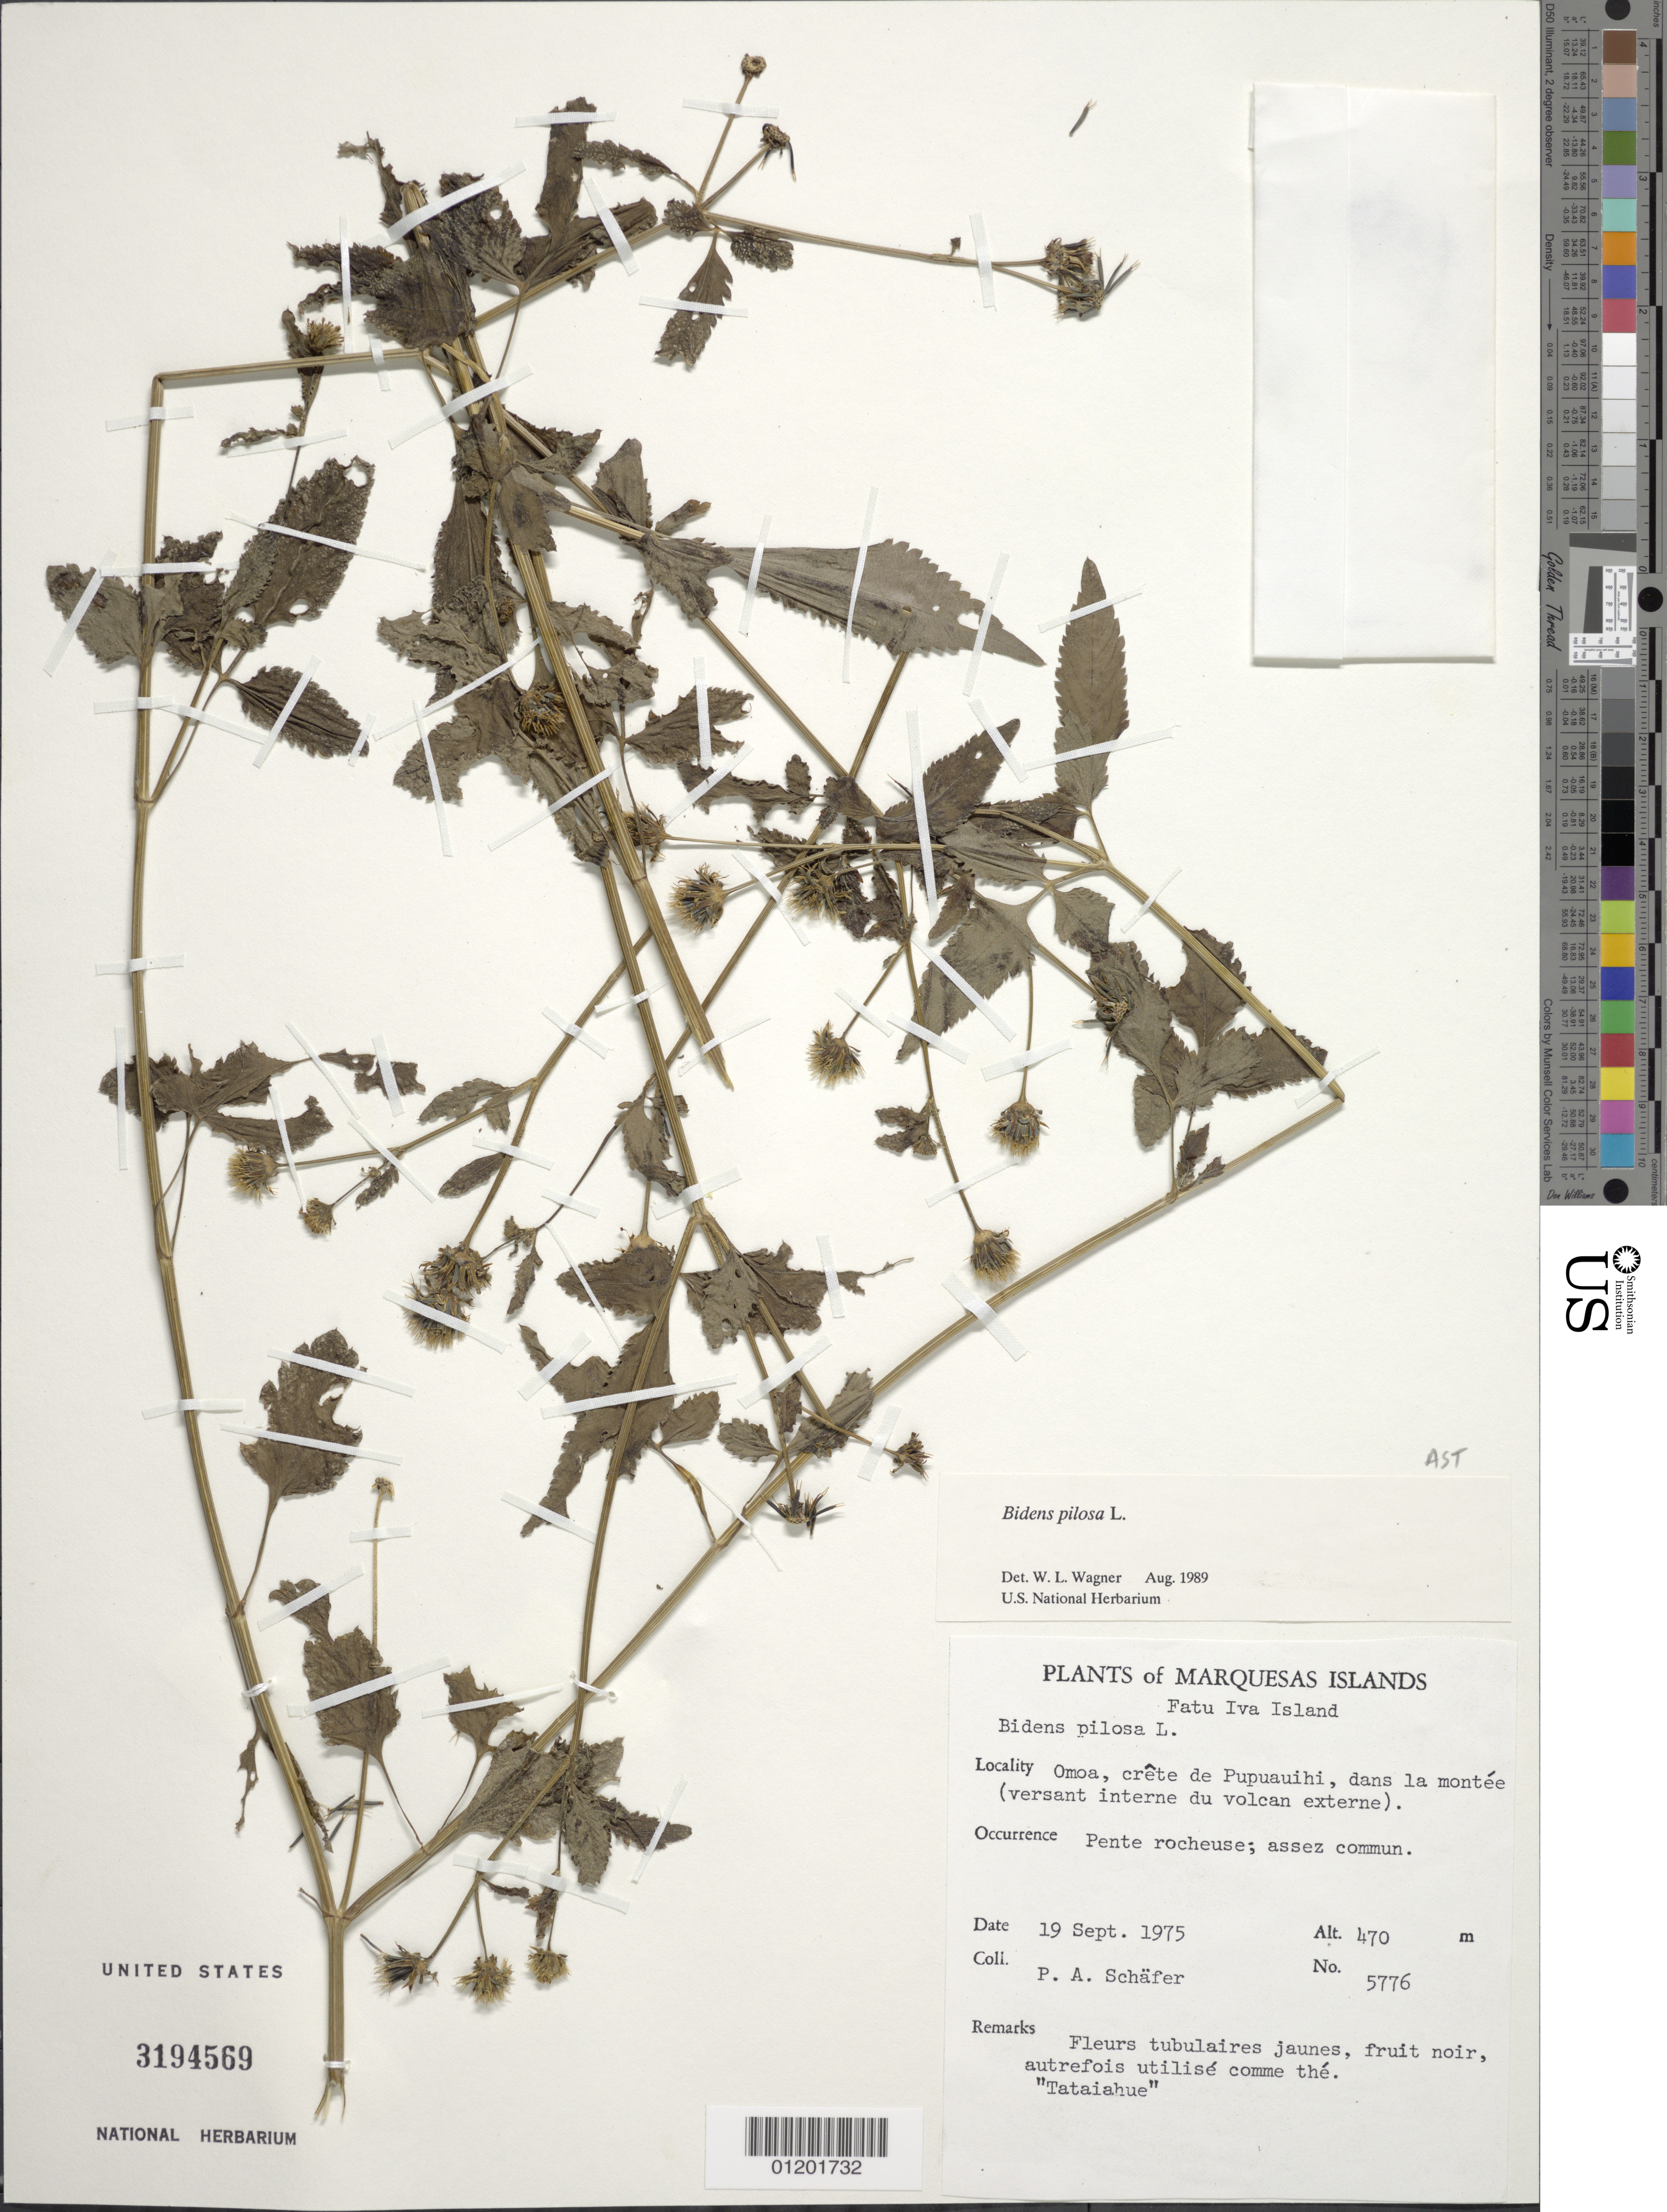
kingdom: Plantae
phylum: Tracheophyta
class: Magnoliopsida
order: Asterales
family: Asteraceae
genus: Bidens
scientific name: Bidens pilosa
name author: L.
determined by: Wagner, W. L., (BOT), Smithsonian Institution - National Museum of Natural History (UNITED STATES)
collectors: P. A. Schäfer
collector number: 5776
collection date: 1975-09-19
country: French Polynesia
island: Fatu Hiva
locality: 'Omo'a, crête de Pupuauihi, dans la montée (versant interne du volcan externe)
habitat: Pente rocheuse; assez commun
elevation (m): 470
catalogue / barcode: US 3194569